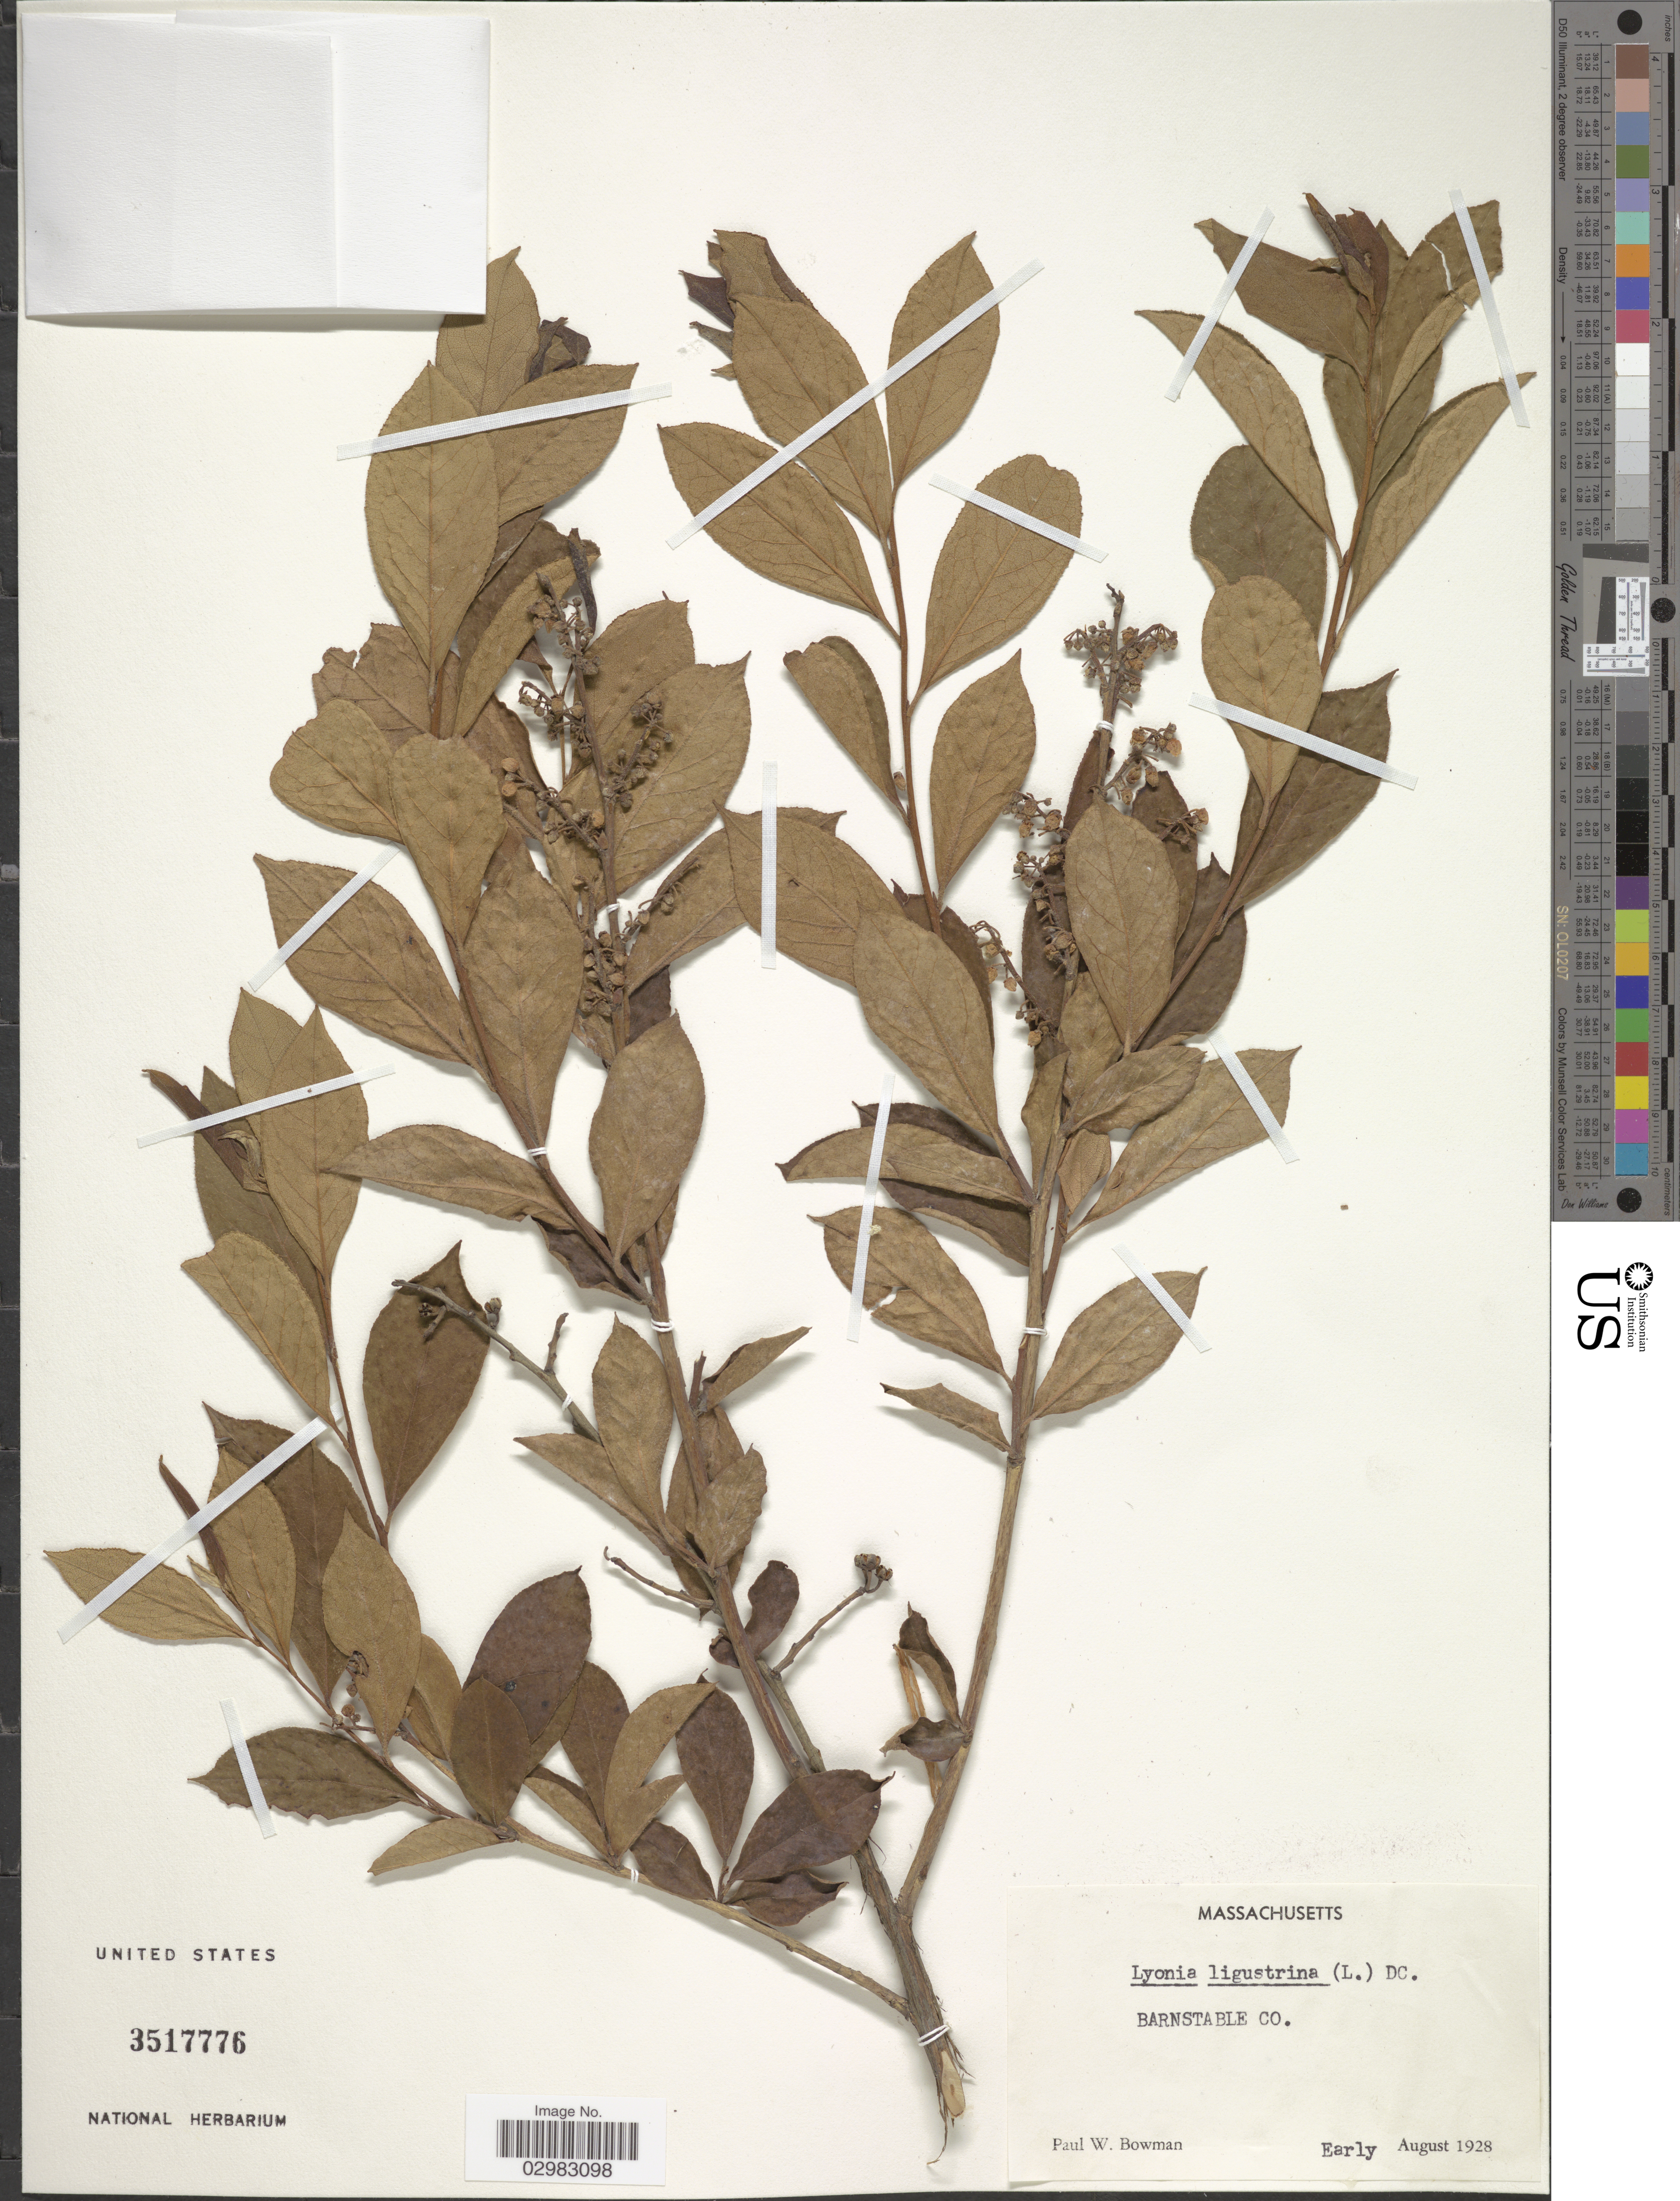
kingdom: Plantae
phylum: Tracheophyta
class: Magnoliopsida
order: Ericales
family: Ericaceae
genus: Lyonia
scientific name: Lyonia ligustrina var. ligustrina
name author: (L.) DC.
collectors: P. Bowman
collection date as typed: Early August 1928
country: United States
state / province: Massachusetts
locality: Barnstable Co.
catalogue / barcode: US 3517776